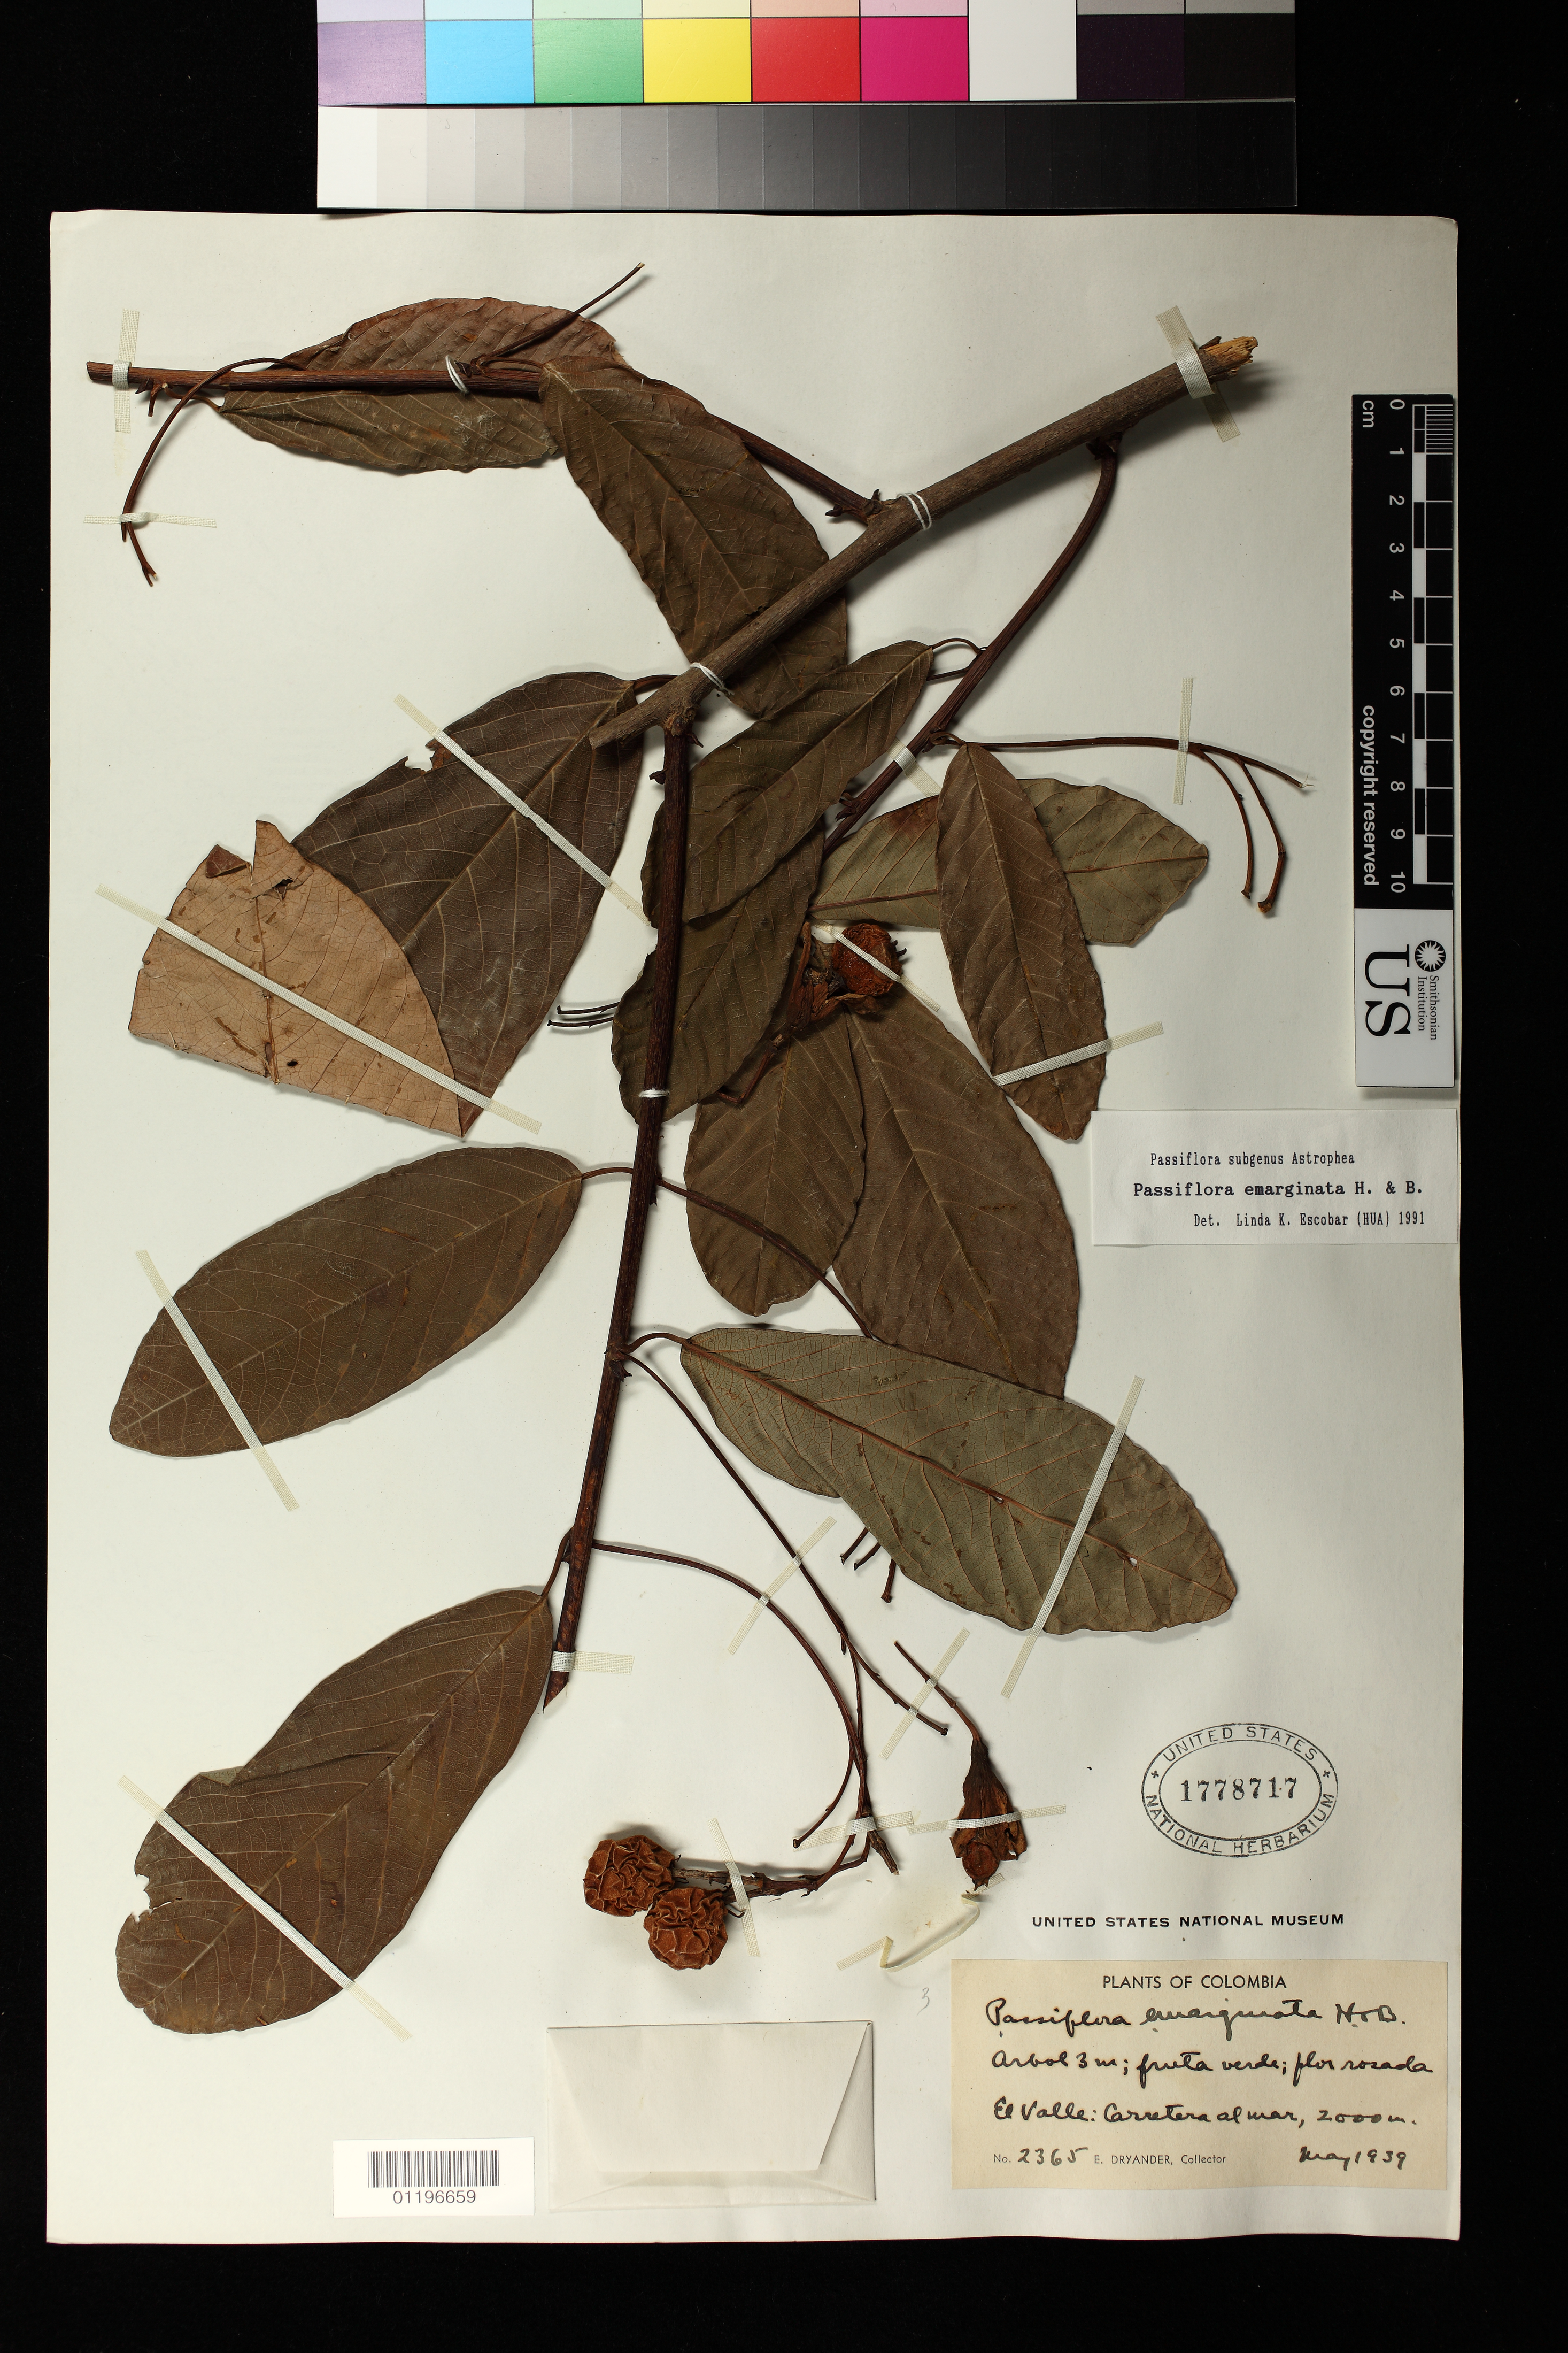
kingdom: Plantae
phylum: Tracheophyta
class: Magnoliopsida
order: Malpighiales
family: Passifloraceae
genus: Passiflora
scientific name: Passiflora emarginata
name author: Humb. & Bonpl.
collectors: E. I. Dryander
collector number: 2365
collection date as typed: May 1939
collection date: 1939-05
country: Colombia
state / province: Valle del Cauca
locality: El Valle: Carretera al mar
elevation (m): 2000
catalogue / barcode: US 1778717